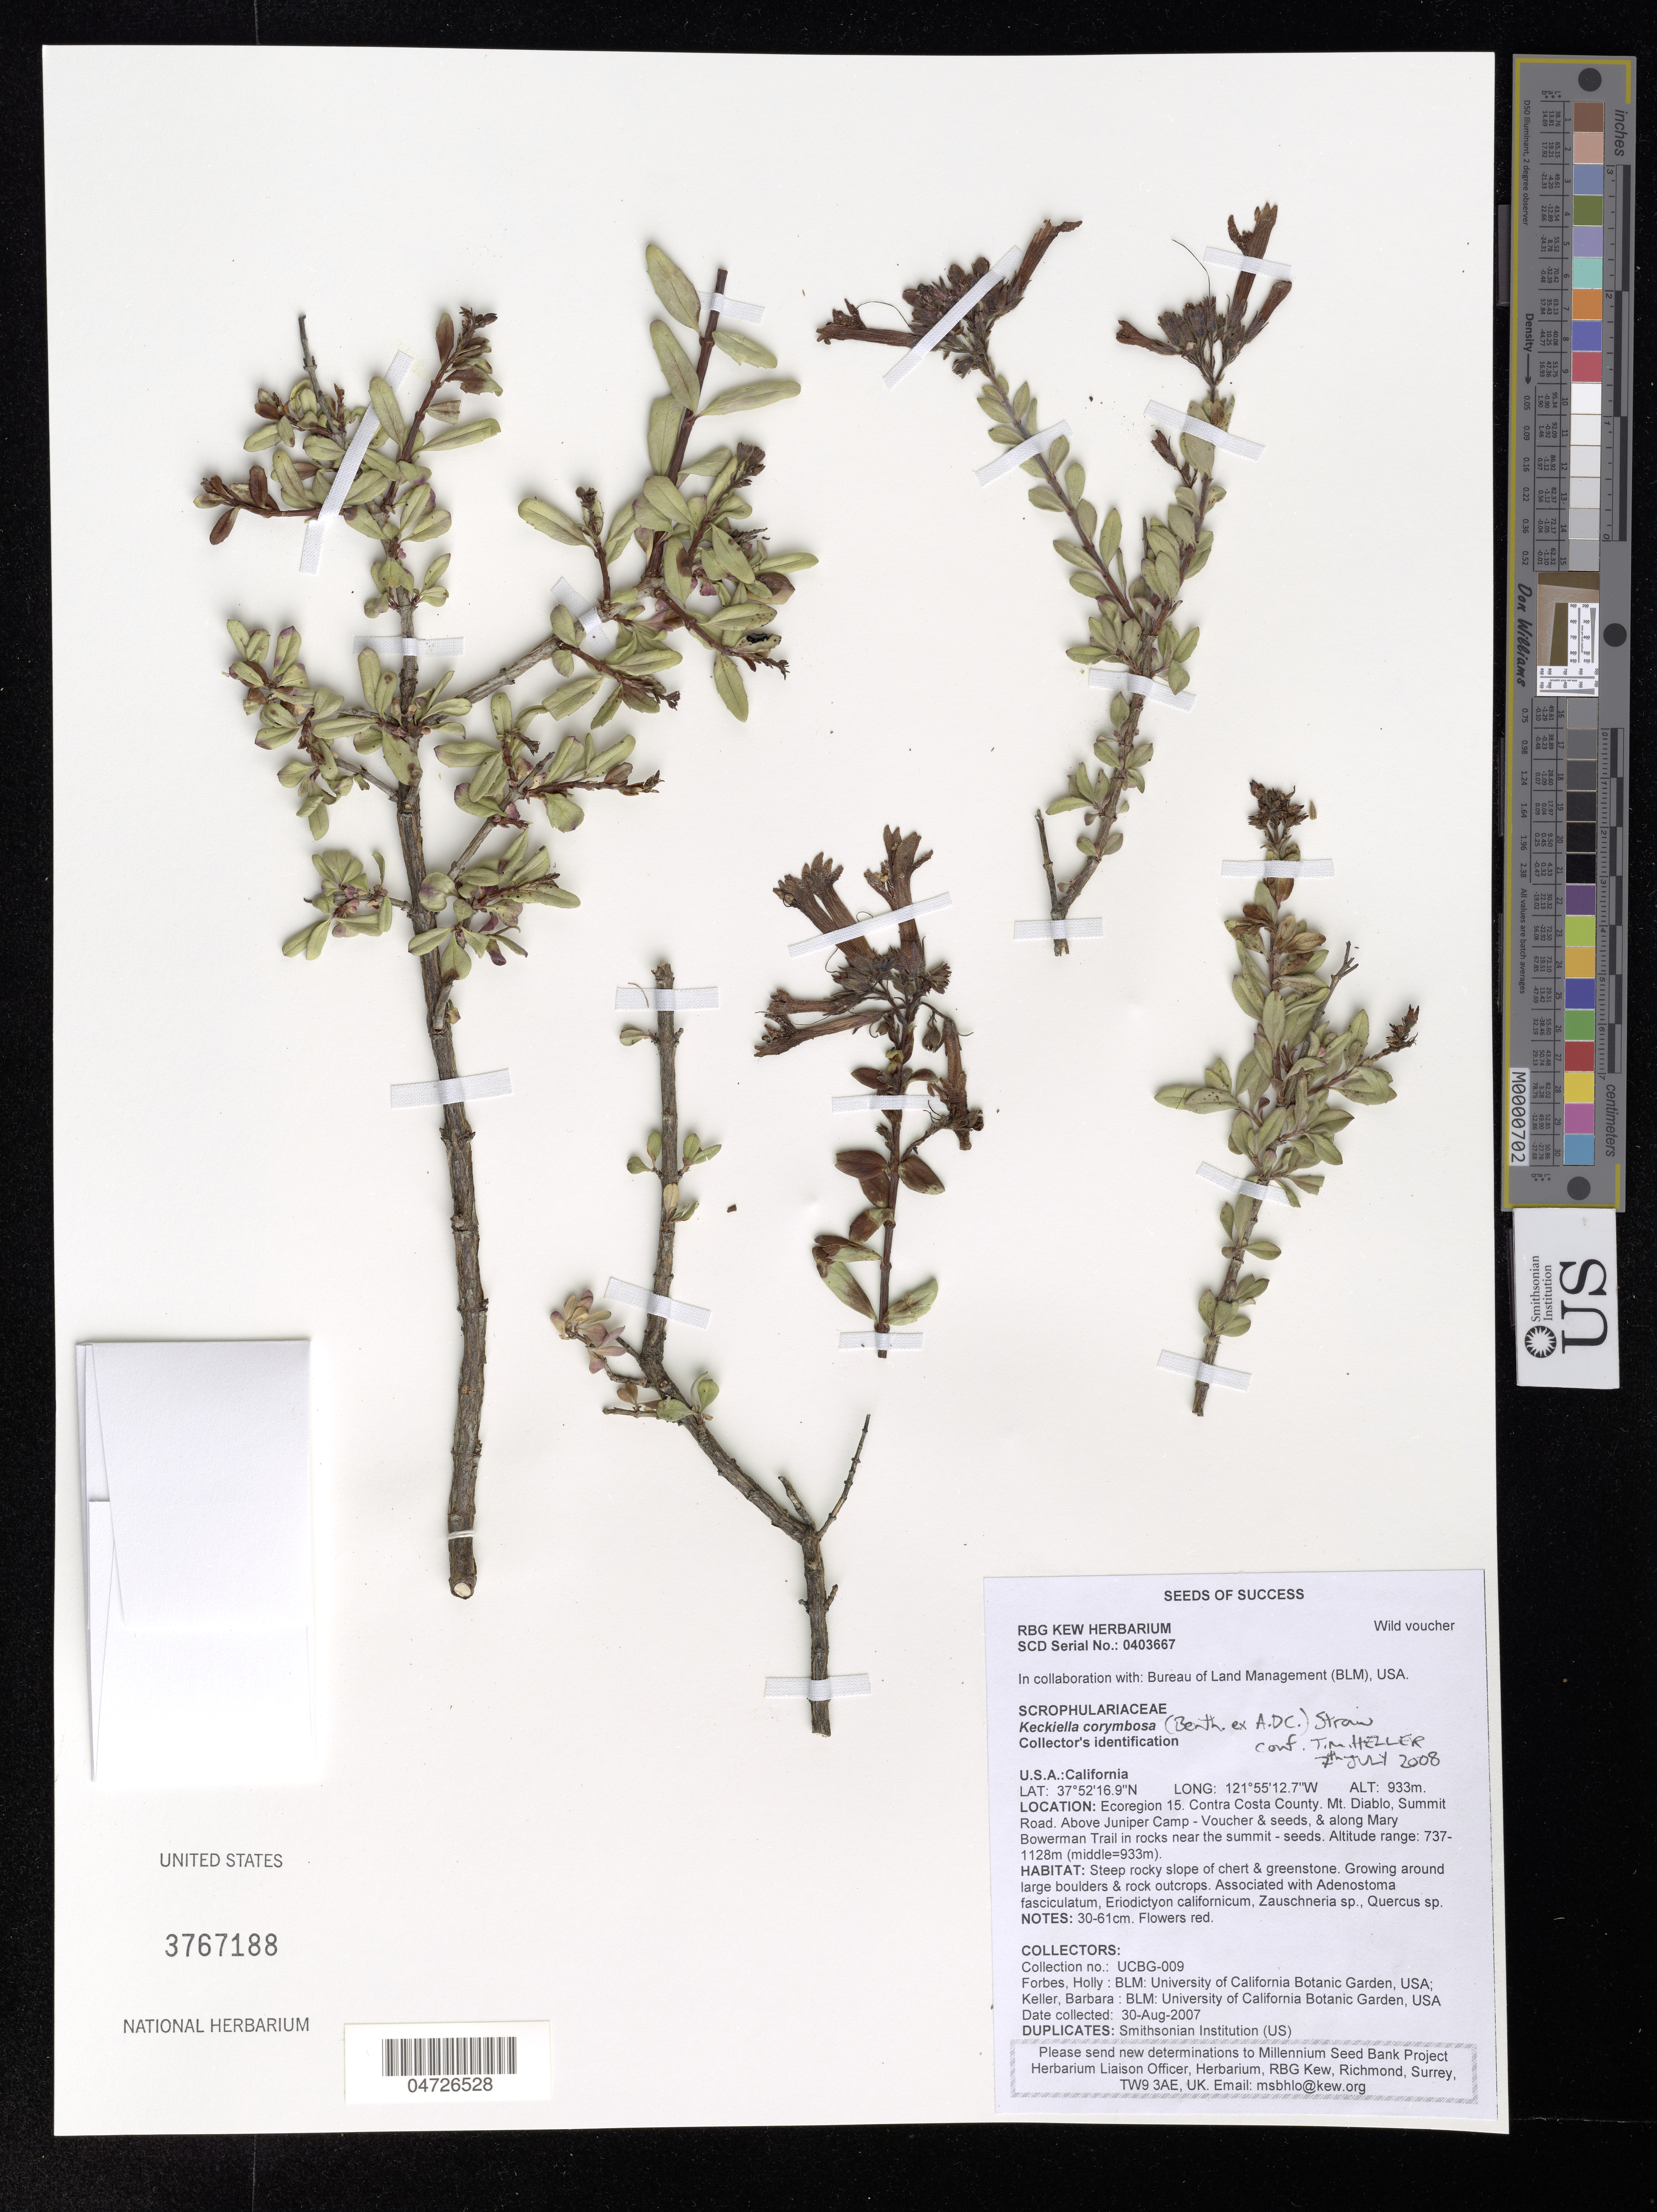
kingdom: Plantae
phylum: Tracheophyta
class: Magnoliopsida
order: Lamiales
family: Plantaginaceae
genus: Keckiella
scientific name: Keckiella corymbosa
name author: (Benth. ex A. DC.) Straw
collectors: H. Forbes & B. T. Keller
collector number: UCBG-009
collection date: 2007-08-30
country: United States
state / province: California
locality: Ecoregion 15. Contra Costa County. Mt. Diablo, Summit Road. Above Juniper Camp - Voucher & seeds, & along Mary Bowerman Trail in rocks near the summit - seeds.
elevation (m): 737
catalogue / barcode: US 3767188